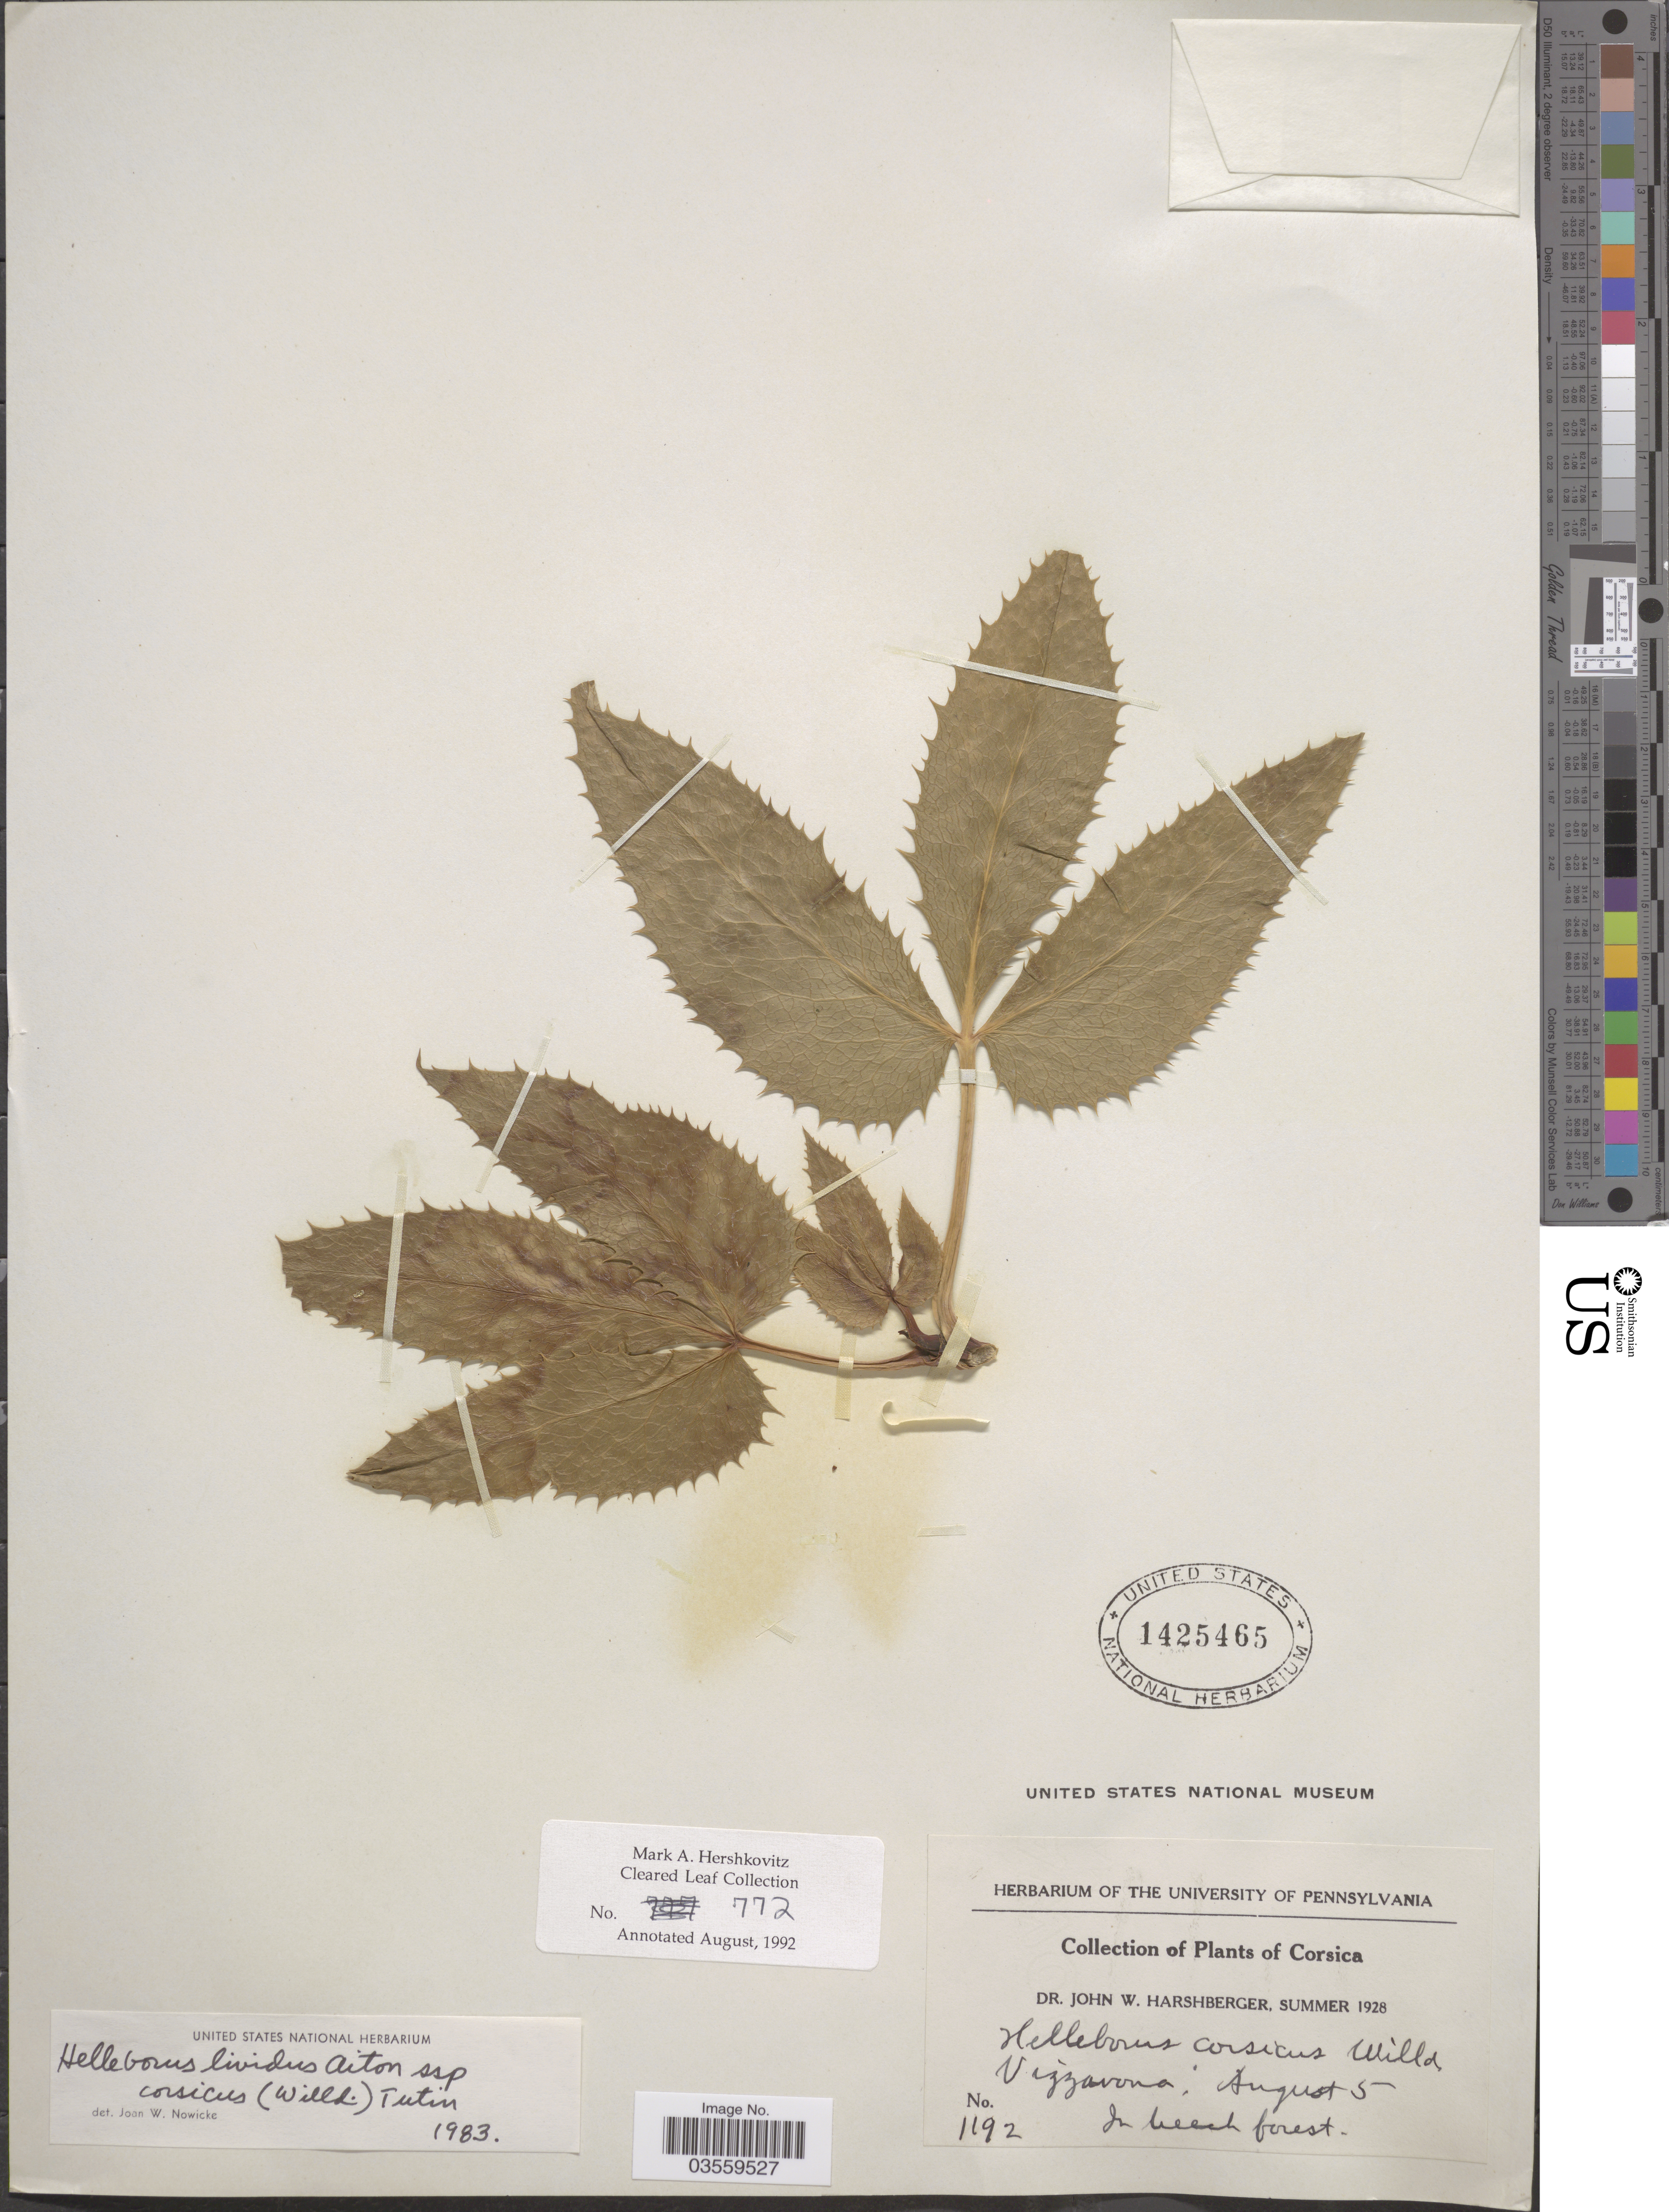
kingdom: Plantae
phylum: Tracheophyta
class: Magnoliopsida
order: Ranunculales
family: Ranunculaceae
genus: Helleborus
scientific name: Helleborus lividus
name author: Aiton ex Curtis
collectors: J. W. Harshberger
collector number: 1192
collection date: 1928-08-05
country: France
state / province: Corsica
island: Corse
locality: Vizzavona.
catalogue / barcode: US 1425465